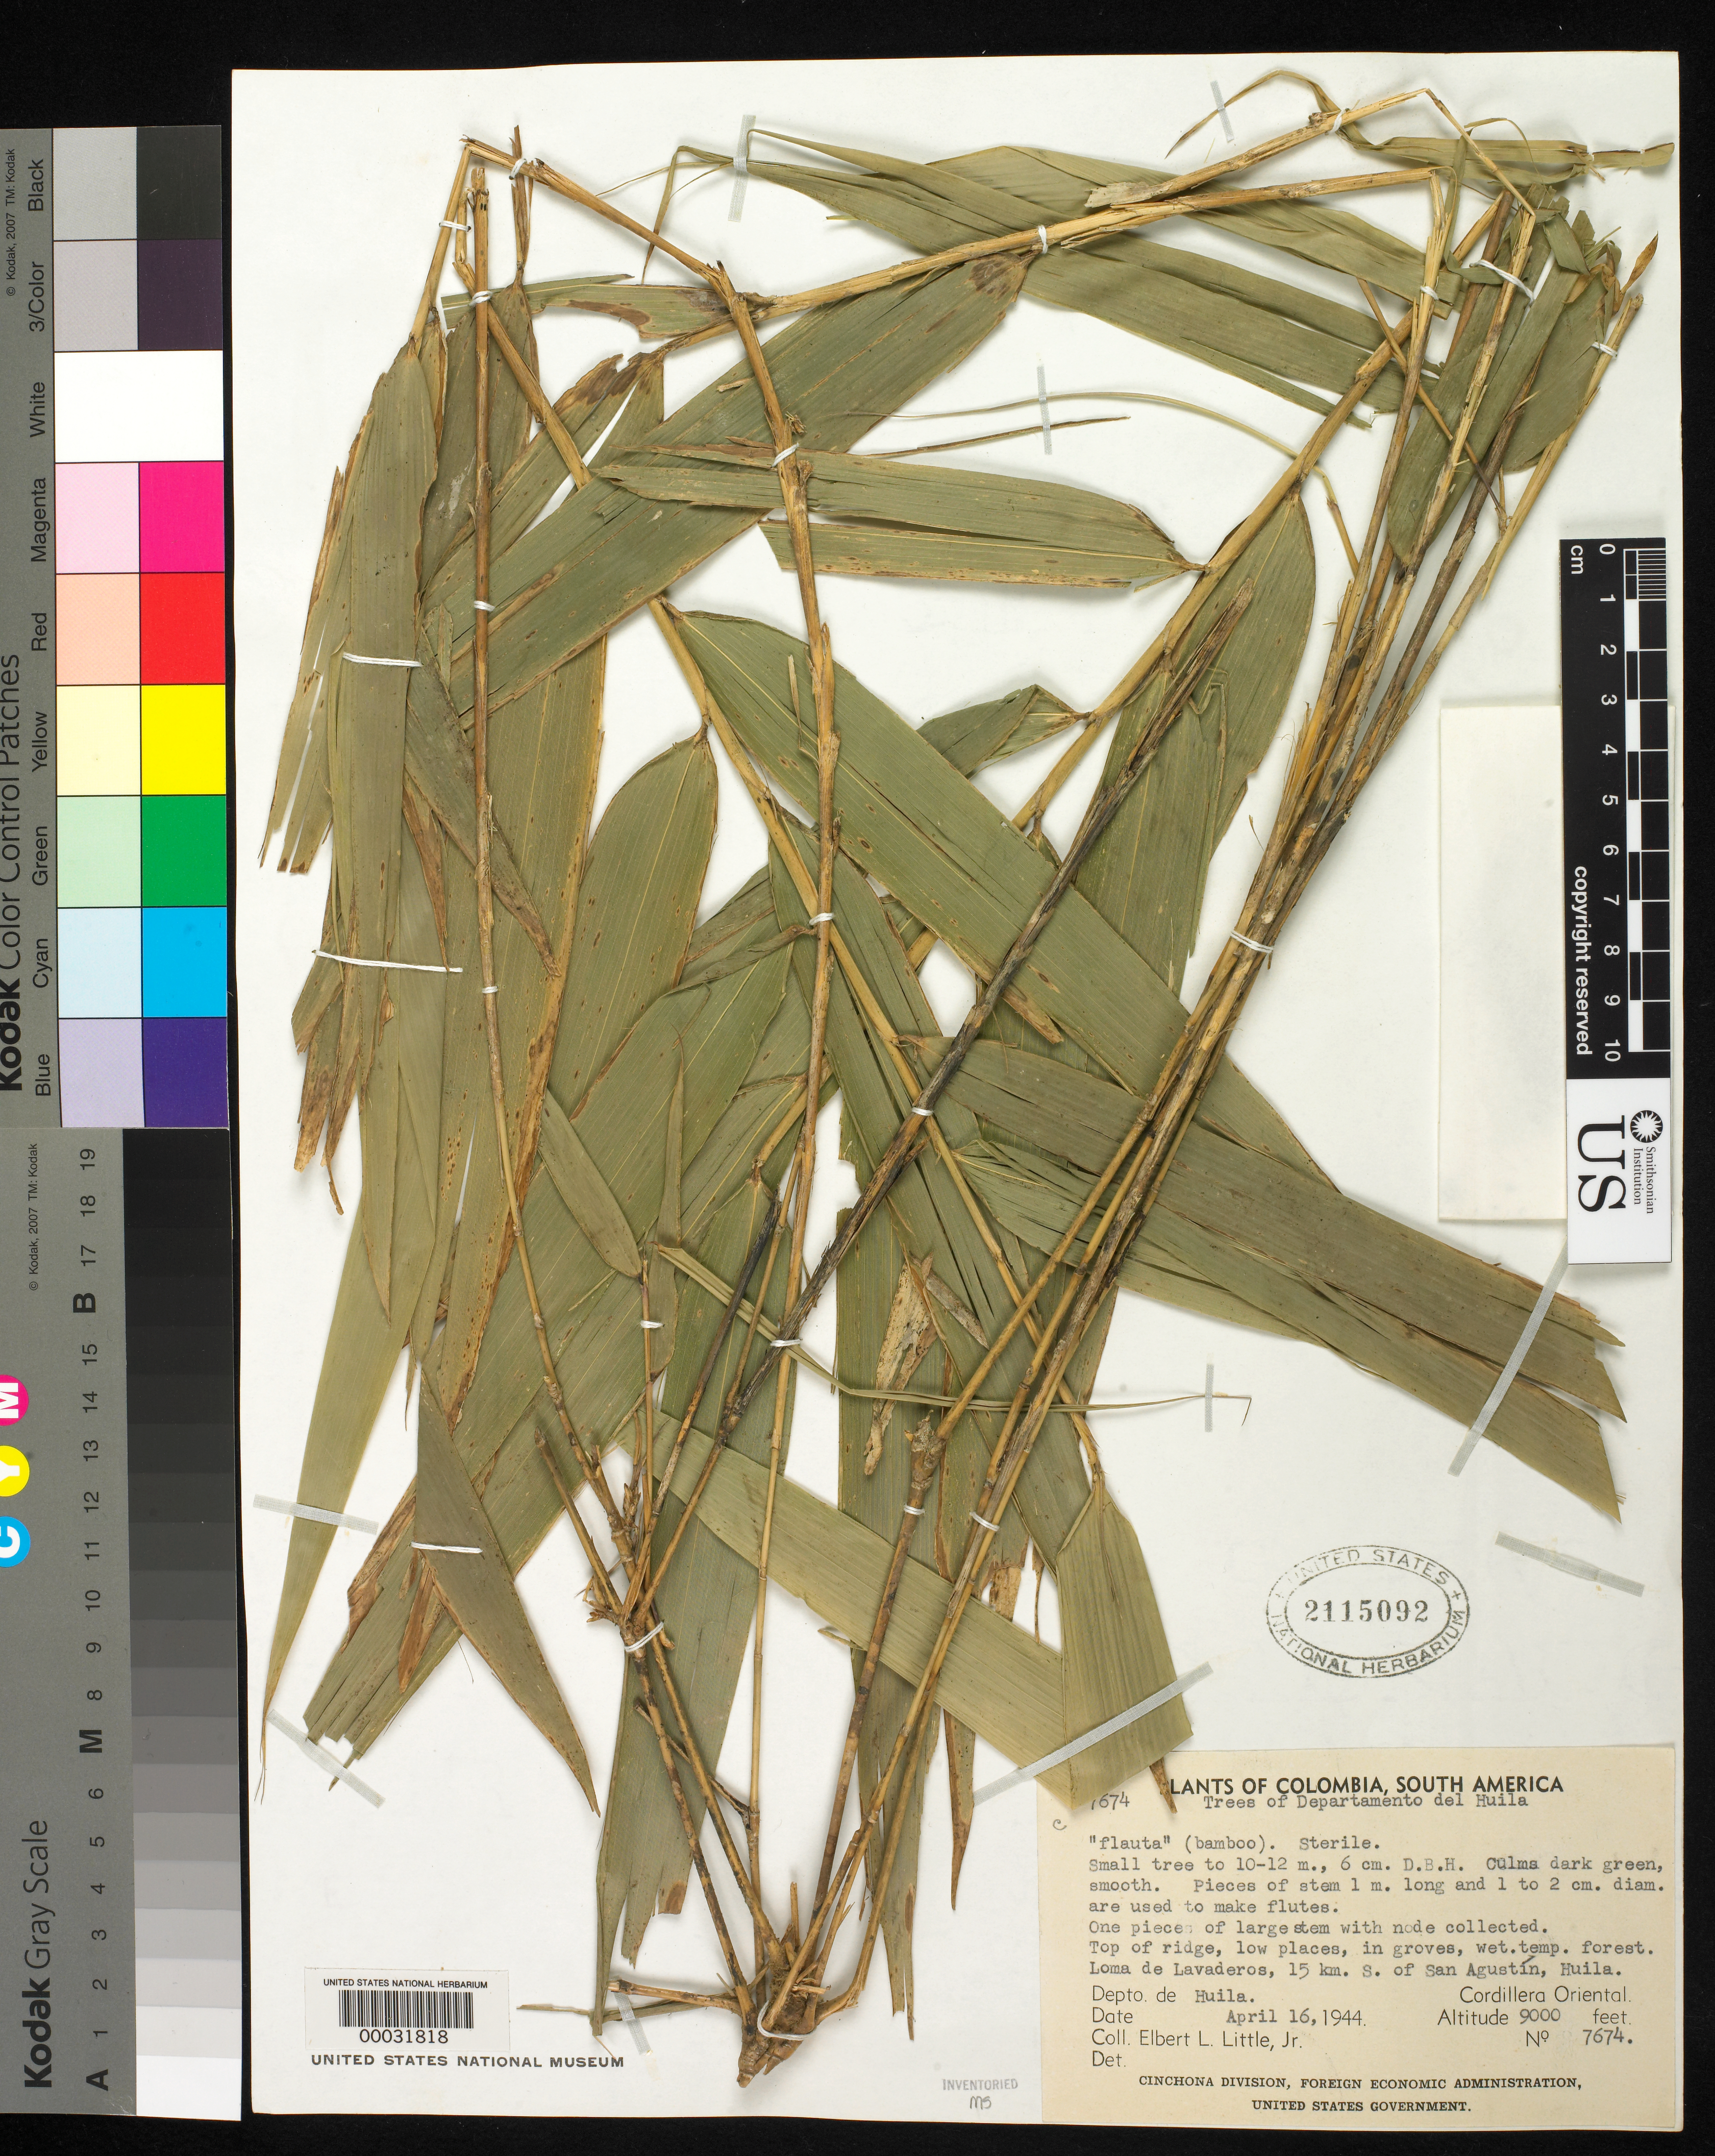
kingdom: Plantae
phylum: Tracheophyta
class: Liliopsida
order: Poales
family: Poaceae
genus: Aulonemia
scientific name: Aulonemia queko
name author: Goudot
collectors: E. L. Little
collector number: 7674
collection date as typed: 16 Apr 1944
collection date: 1944-04-16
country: Colombia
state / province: Huila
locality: Loma de Lavaderos, San Augustin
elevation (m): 2745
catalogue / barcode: US 2115092